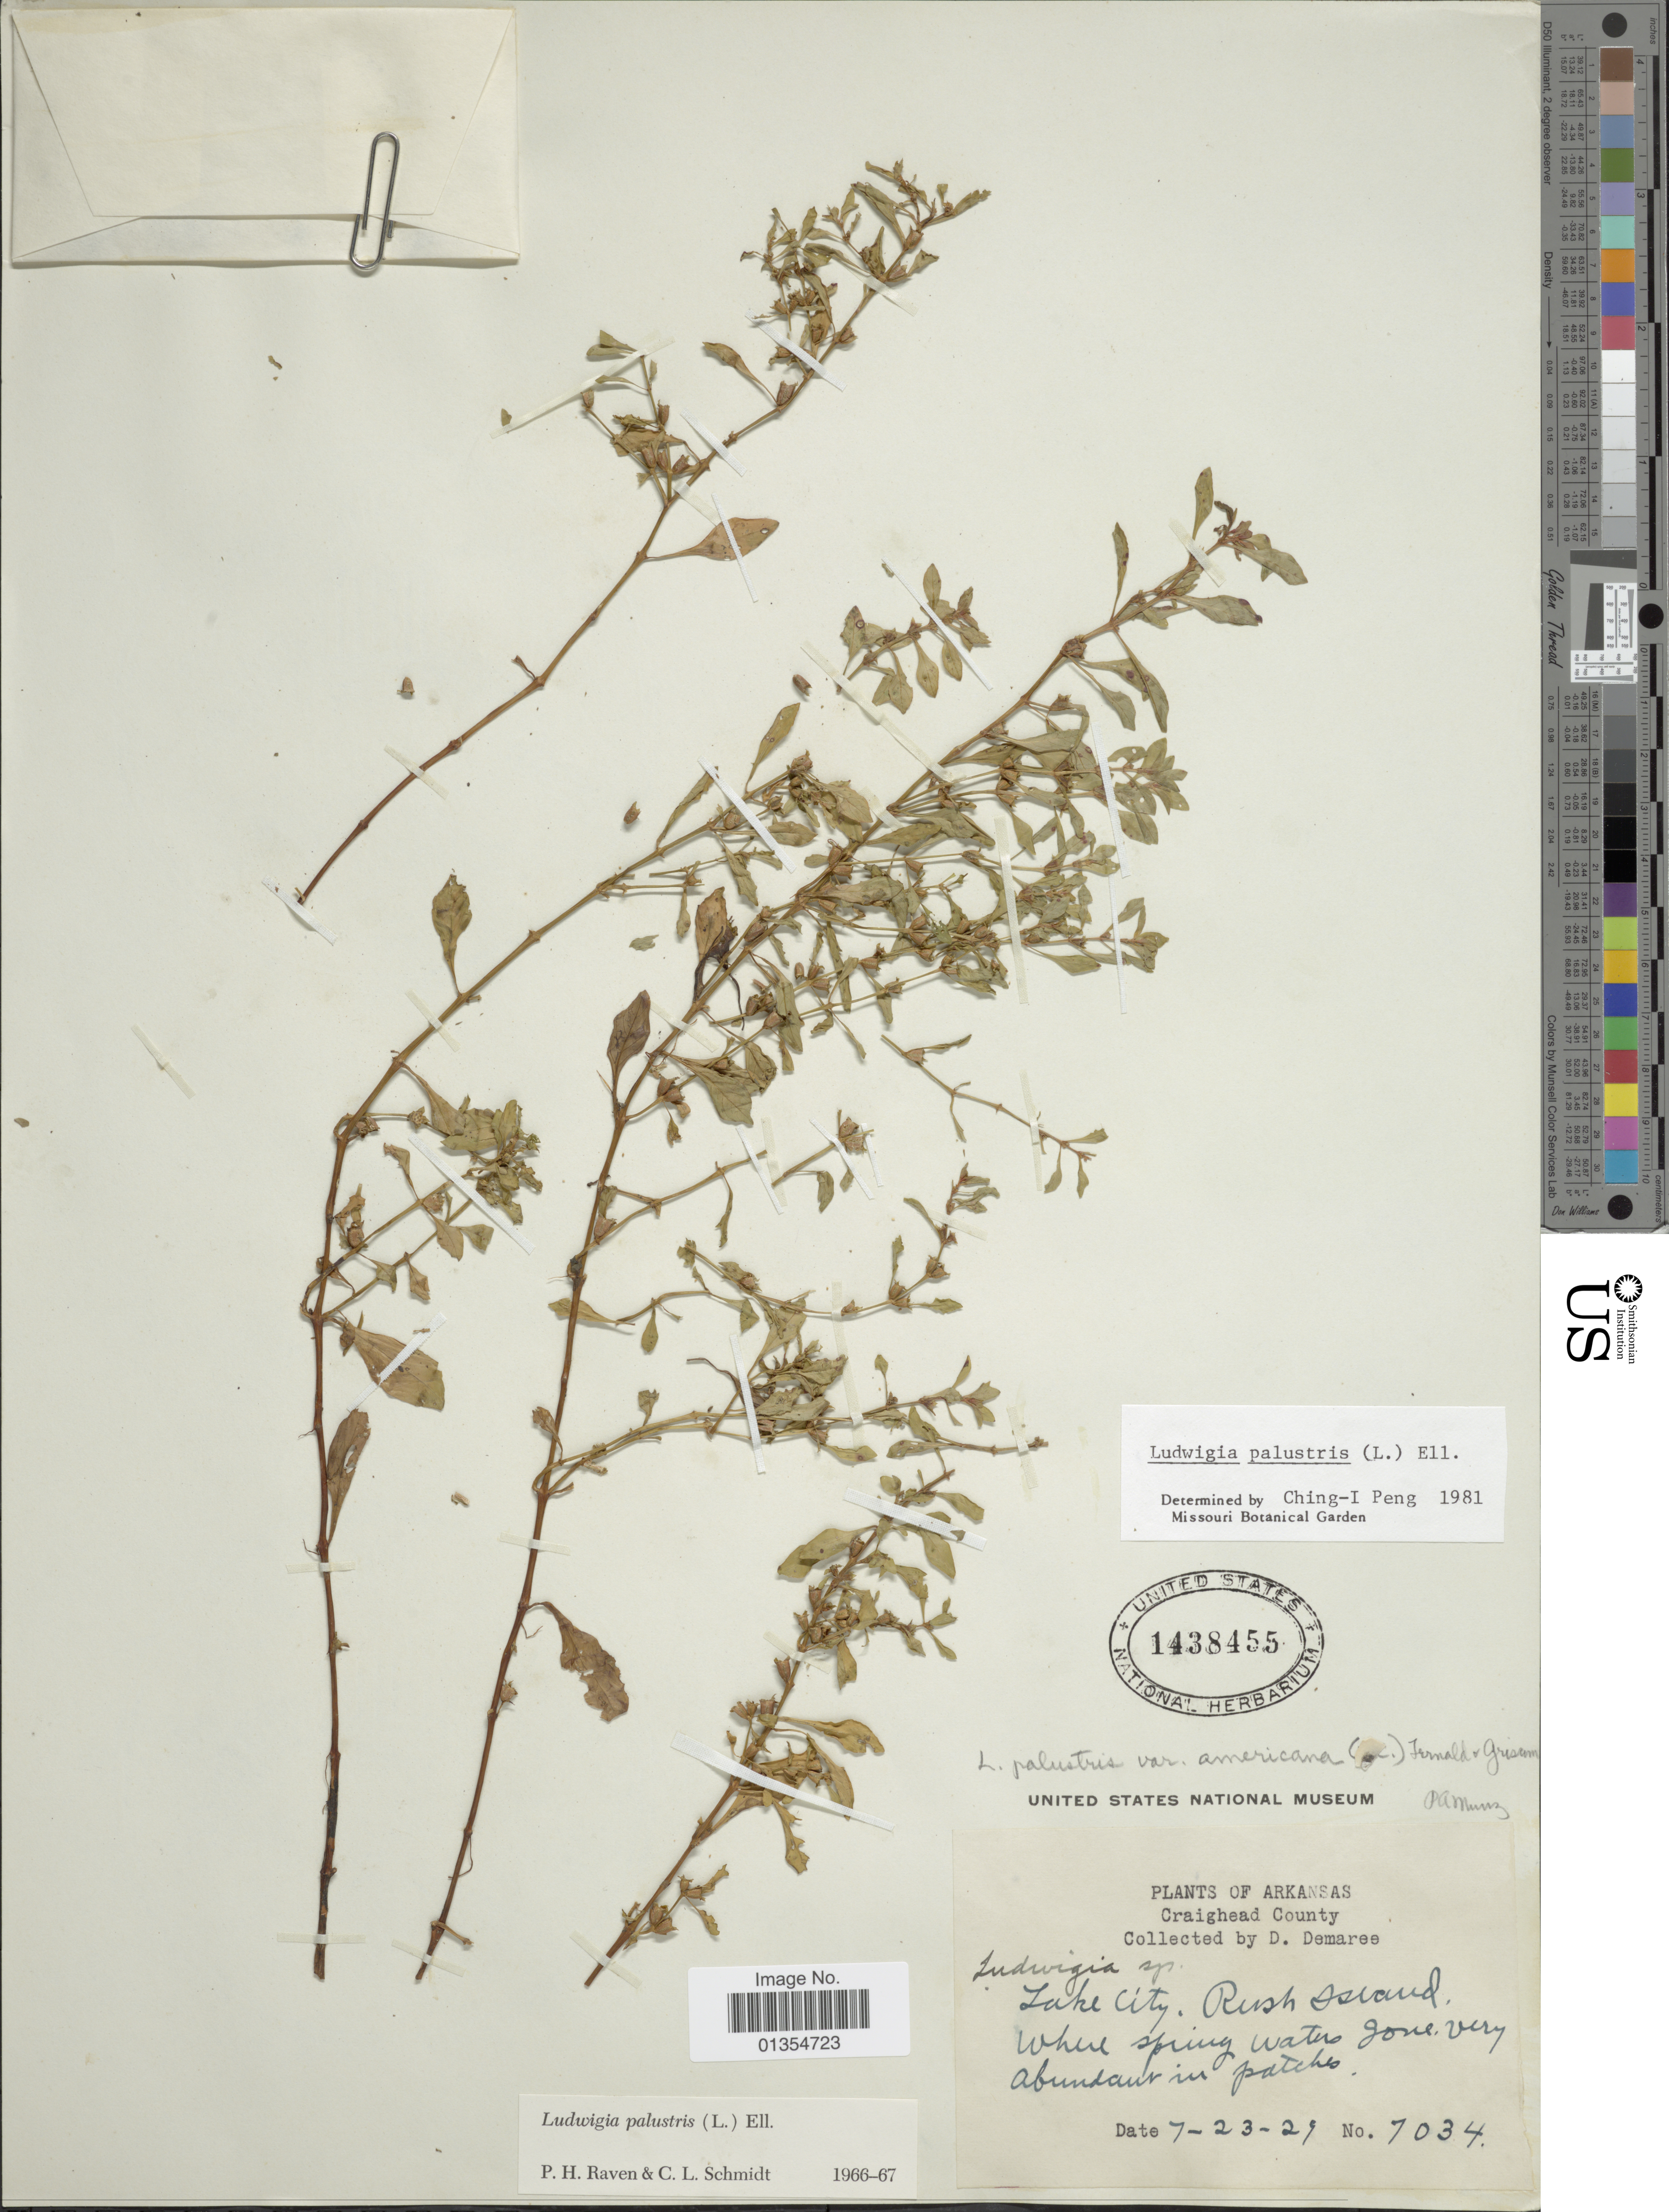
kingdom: Plantae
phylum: Tracheophyta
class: Magnoliopsida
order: Myrtales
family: Onagraceae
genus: Ludwigia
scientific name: Ludwigia palustris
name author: (L.) Elliott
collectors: D. Demaree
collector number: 7034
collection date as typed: Transcribed d/m/y: 23/7/29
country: United States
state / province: Arkansas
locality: Craighead County, Lake City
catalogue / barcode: US 1438455